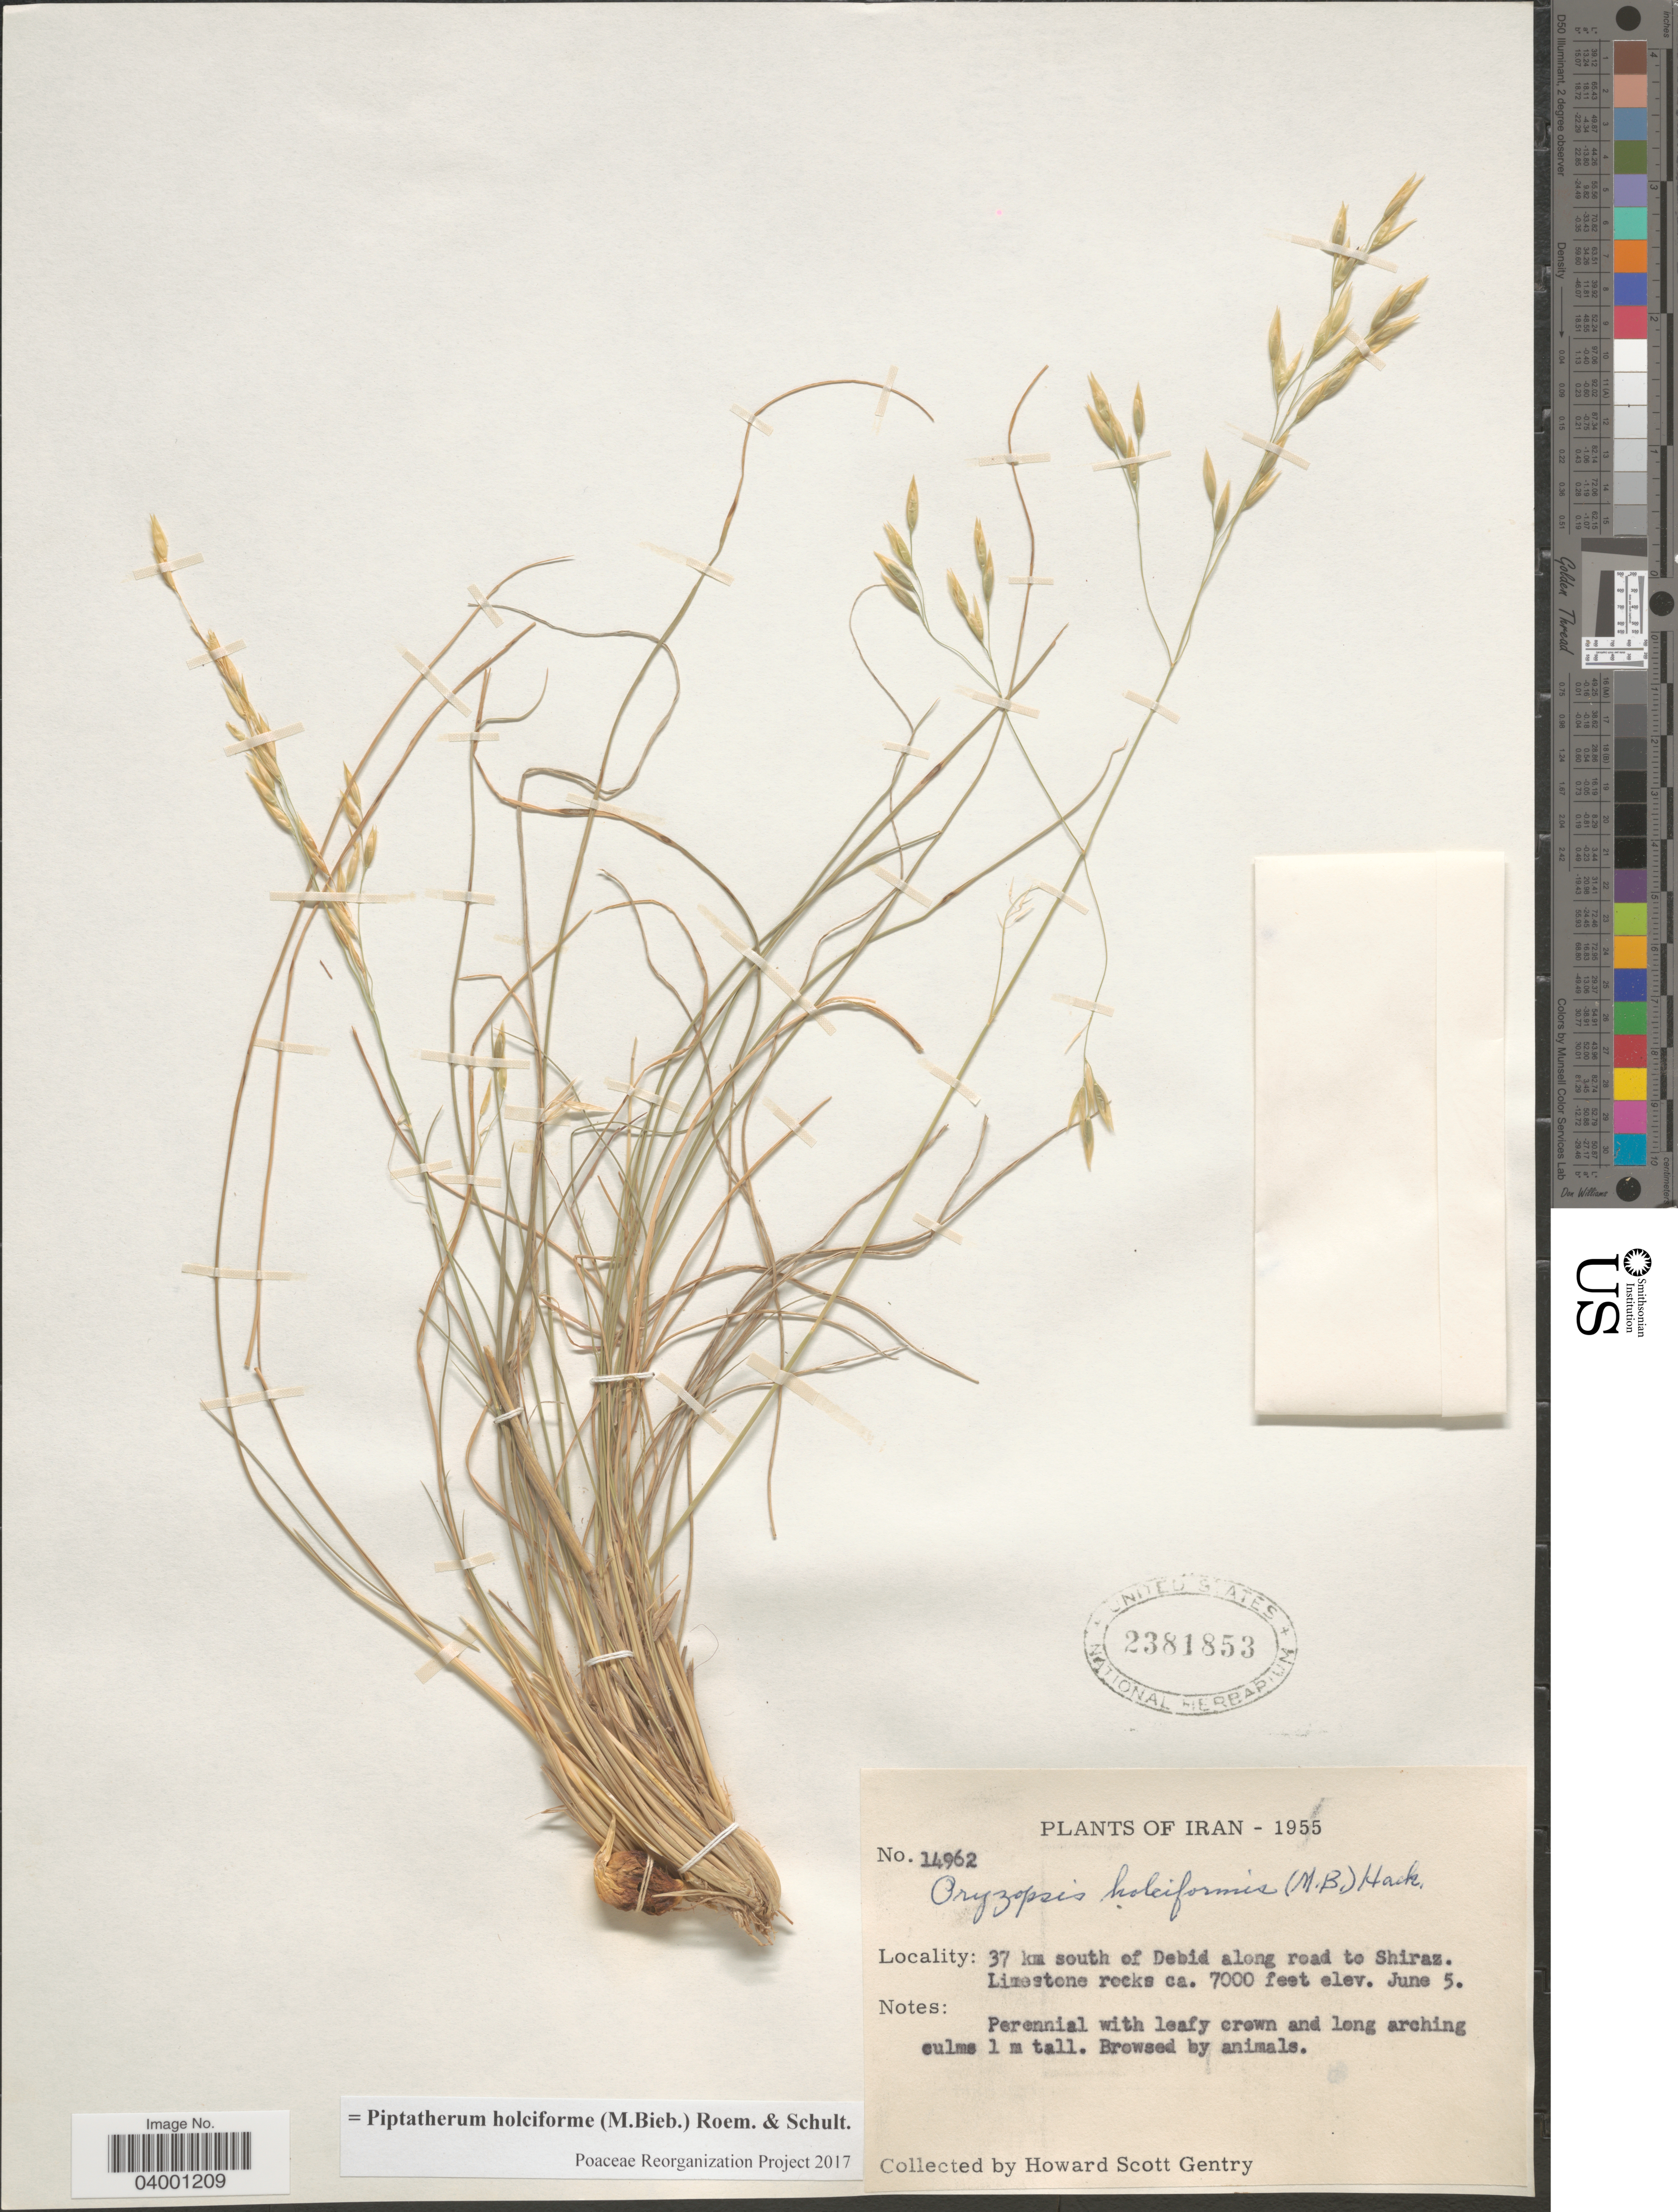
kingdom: Plantae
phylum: Tracheophyta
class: Liliopsida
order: Poales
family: Poaceae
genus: Piptatherum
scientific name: Piptatherum holciforme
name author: (M. Bieb.) Roem. & Schult.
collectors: H. S. Gentry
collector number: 14962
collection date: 1955-06-05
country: Iran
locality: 37 km south of Debid along road to Shiraz.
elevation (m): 2134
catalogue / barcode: US 2381853